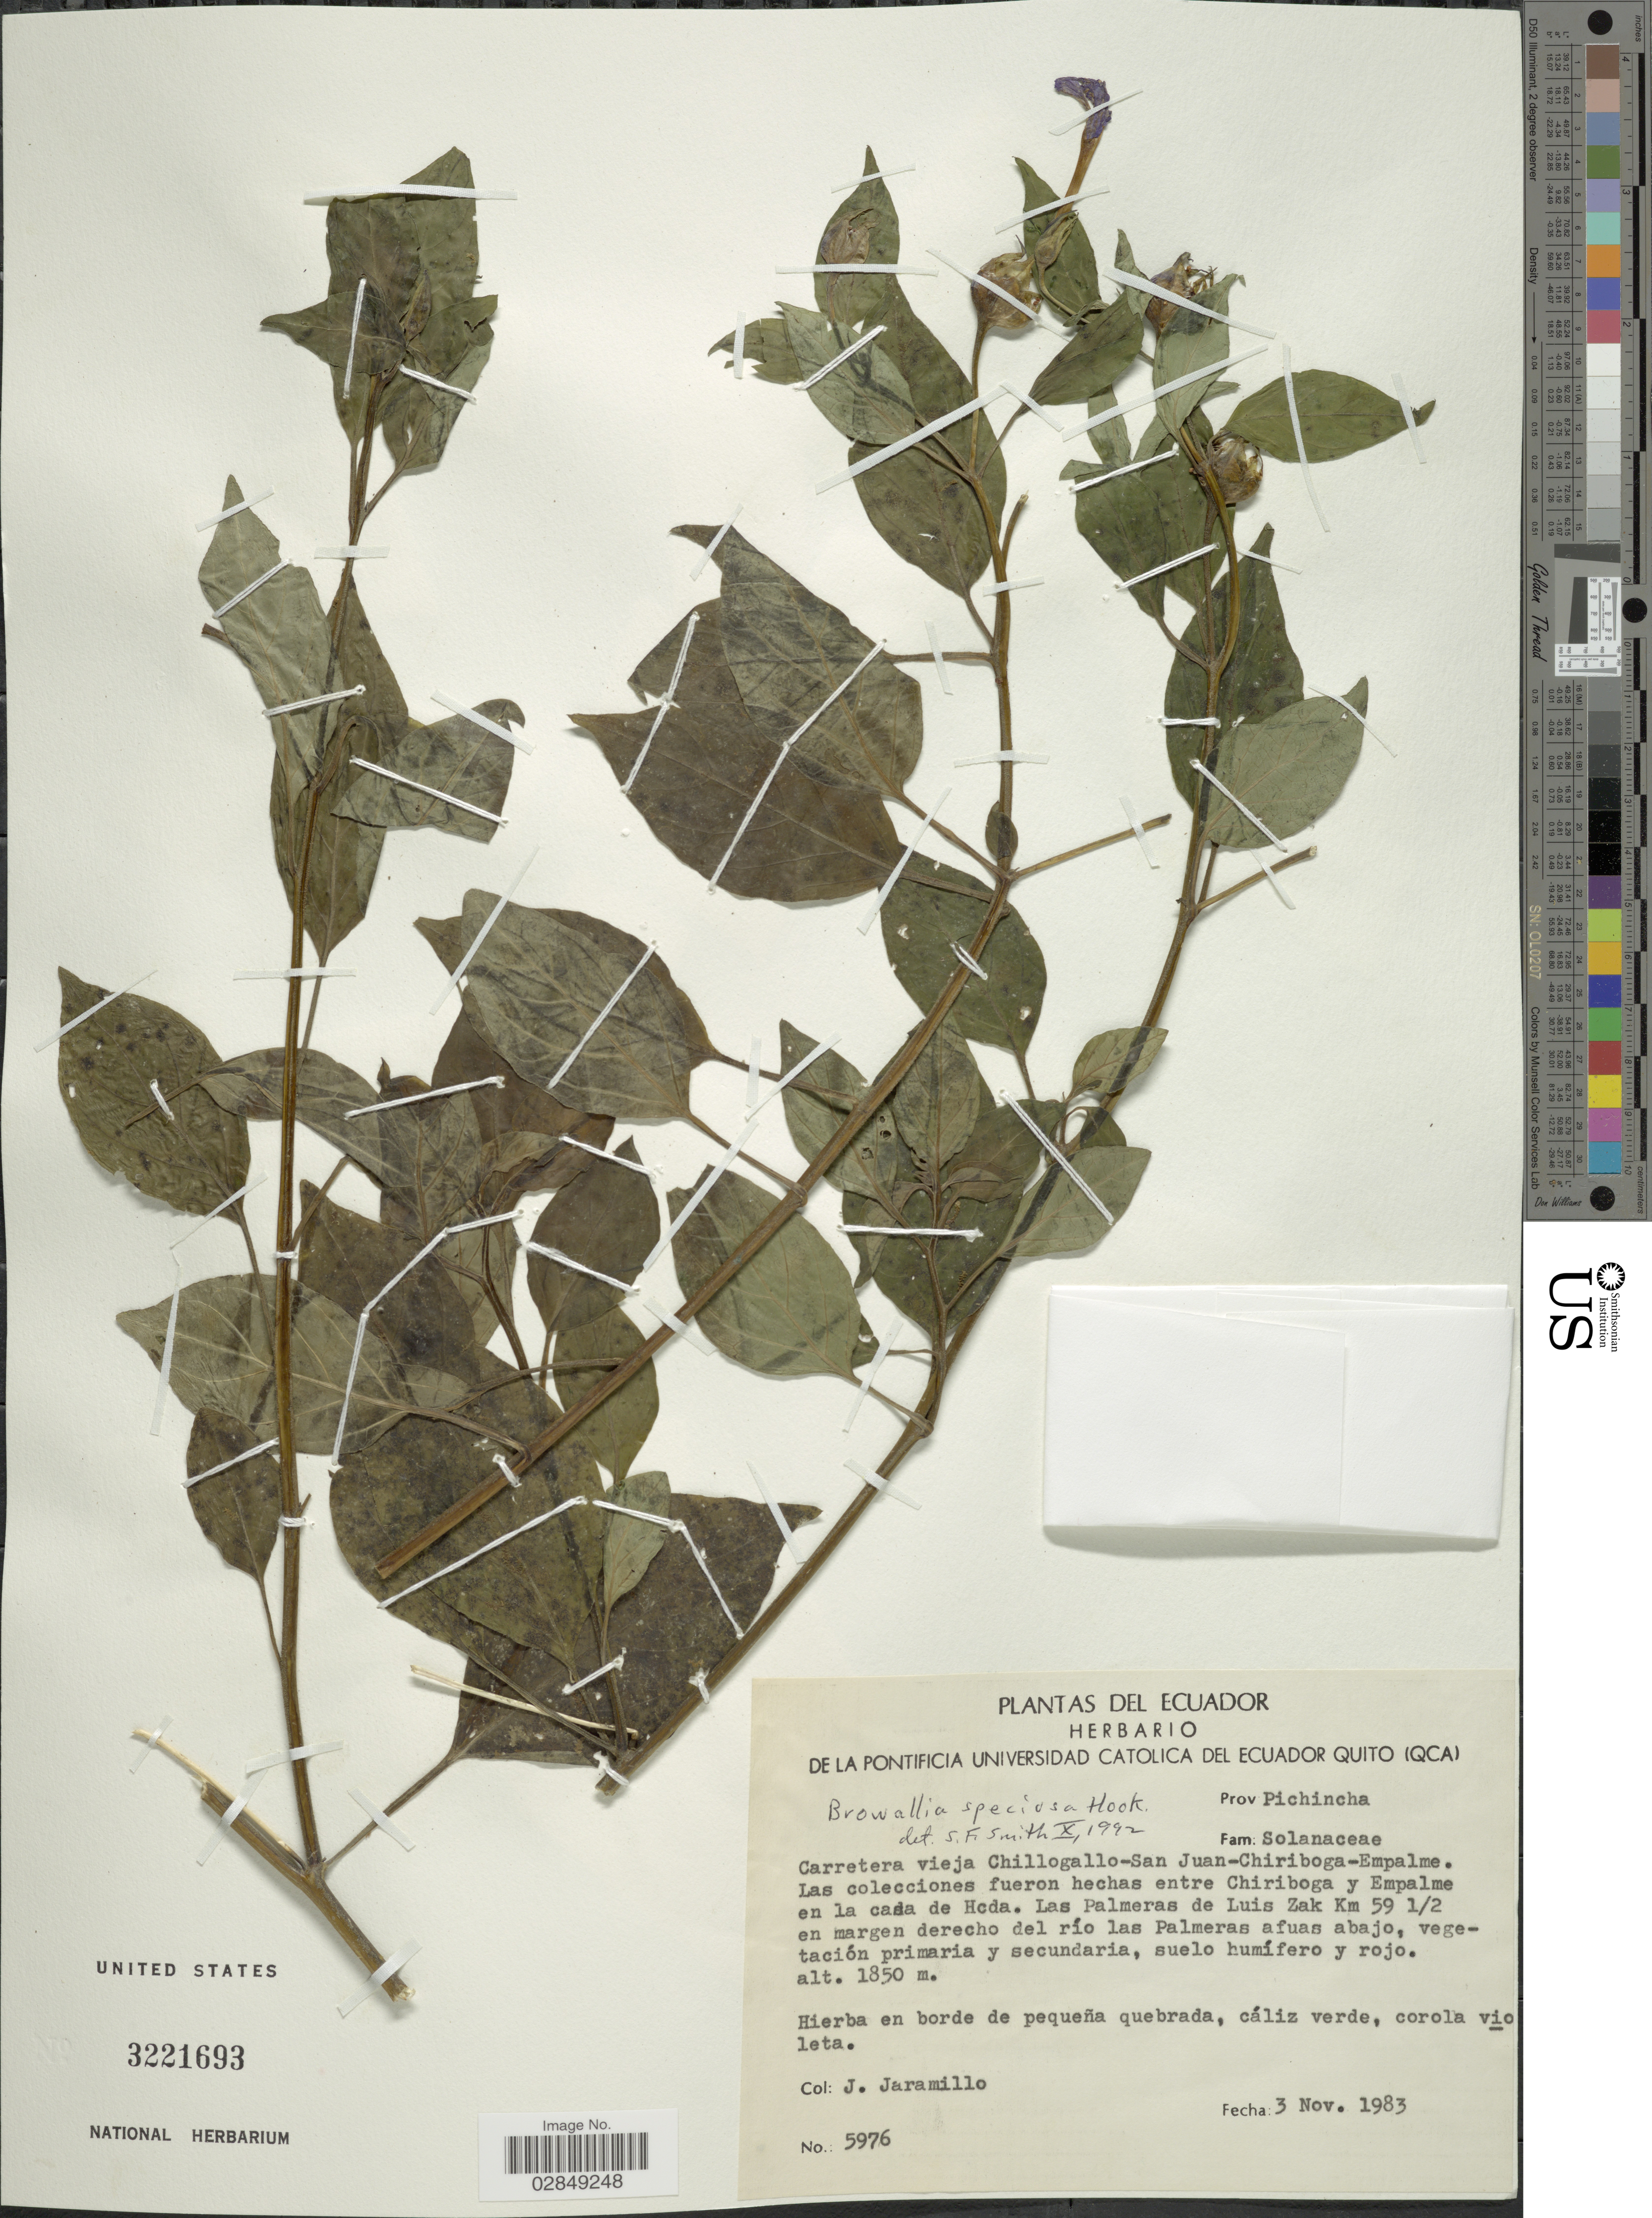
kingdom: Plantae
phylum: Tracheophyta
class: Magnoliopsida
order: Solanales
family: Solanaceae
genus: Browallia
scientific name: Browallia speciosa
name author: Hook.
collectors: J. Jarmillo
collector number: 5976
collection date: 1983-11-03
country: Ecuador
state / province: Pichincha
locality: Carretera vieja Chillogallo-San Juan-Chiriboga-Empalme. Los colecciones fueron hechas entre Chiriboga y Empalme en la casa de Hcda. Las Palmeras de Luis Zak Km 59 1/2 en margen derecho del río Las Palmeras.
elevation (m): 1850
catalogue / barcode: US 3221693